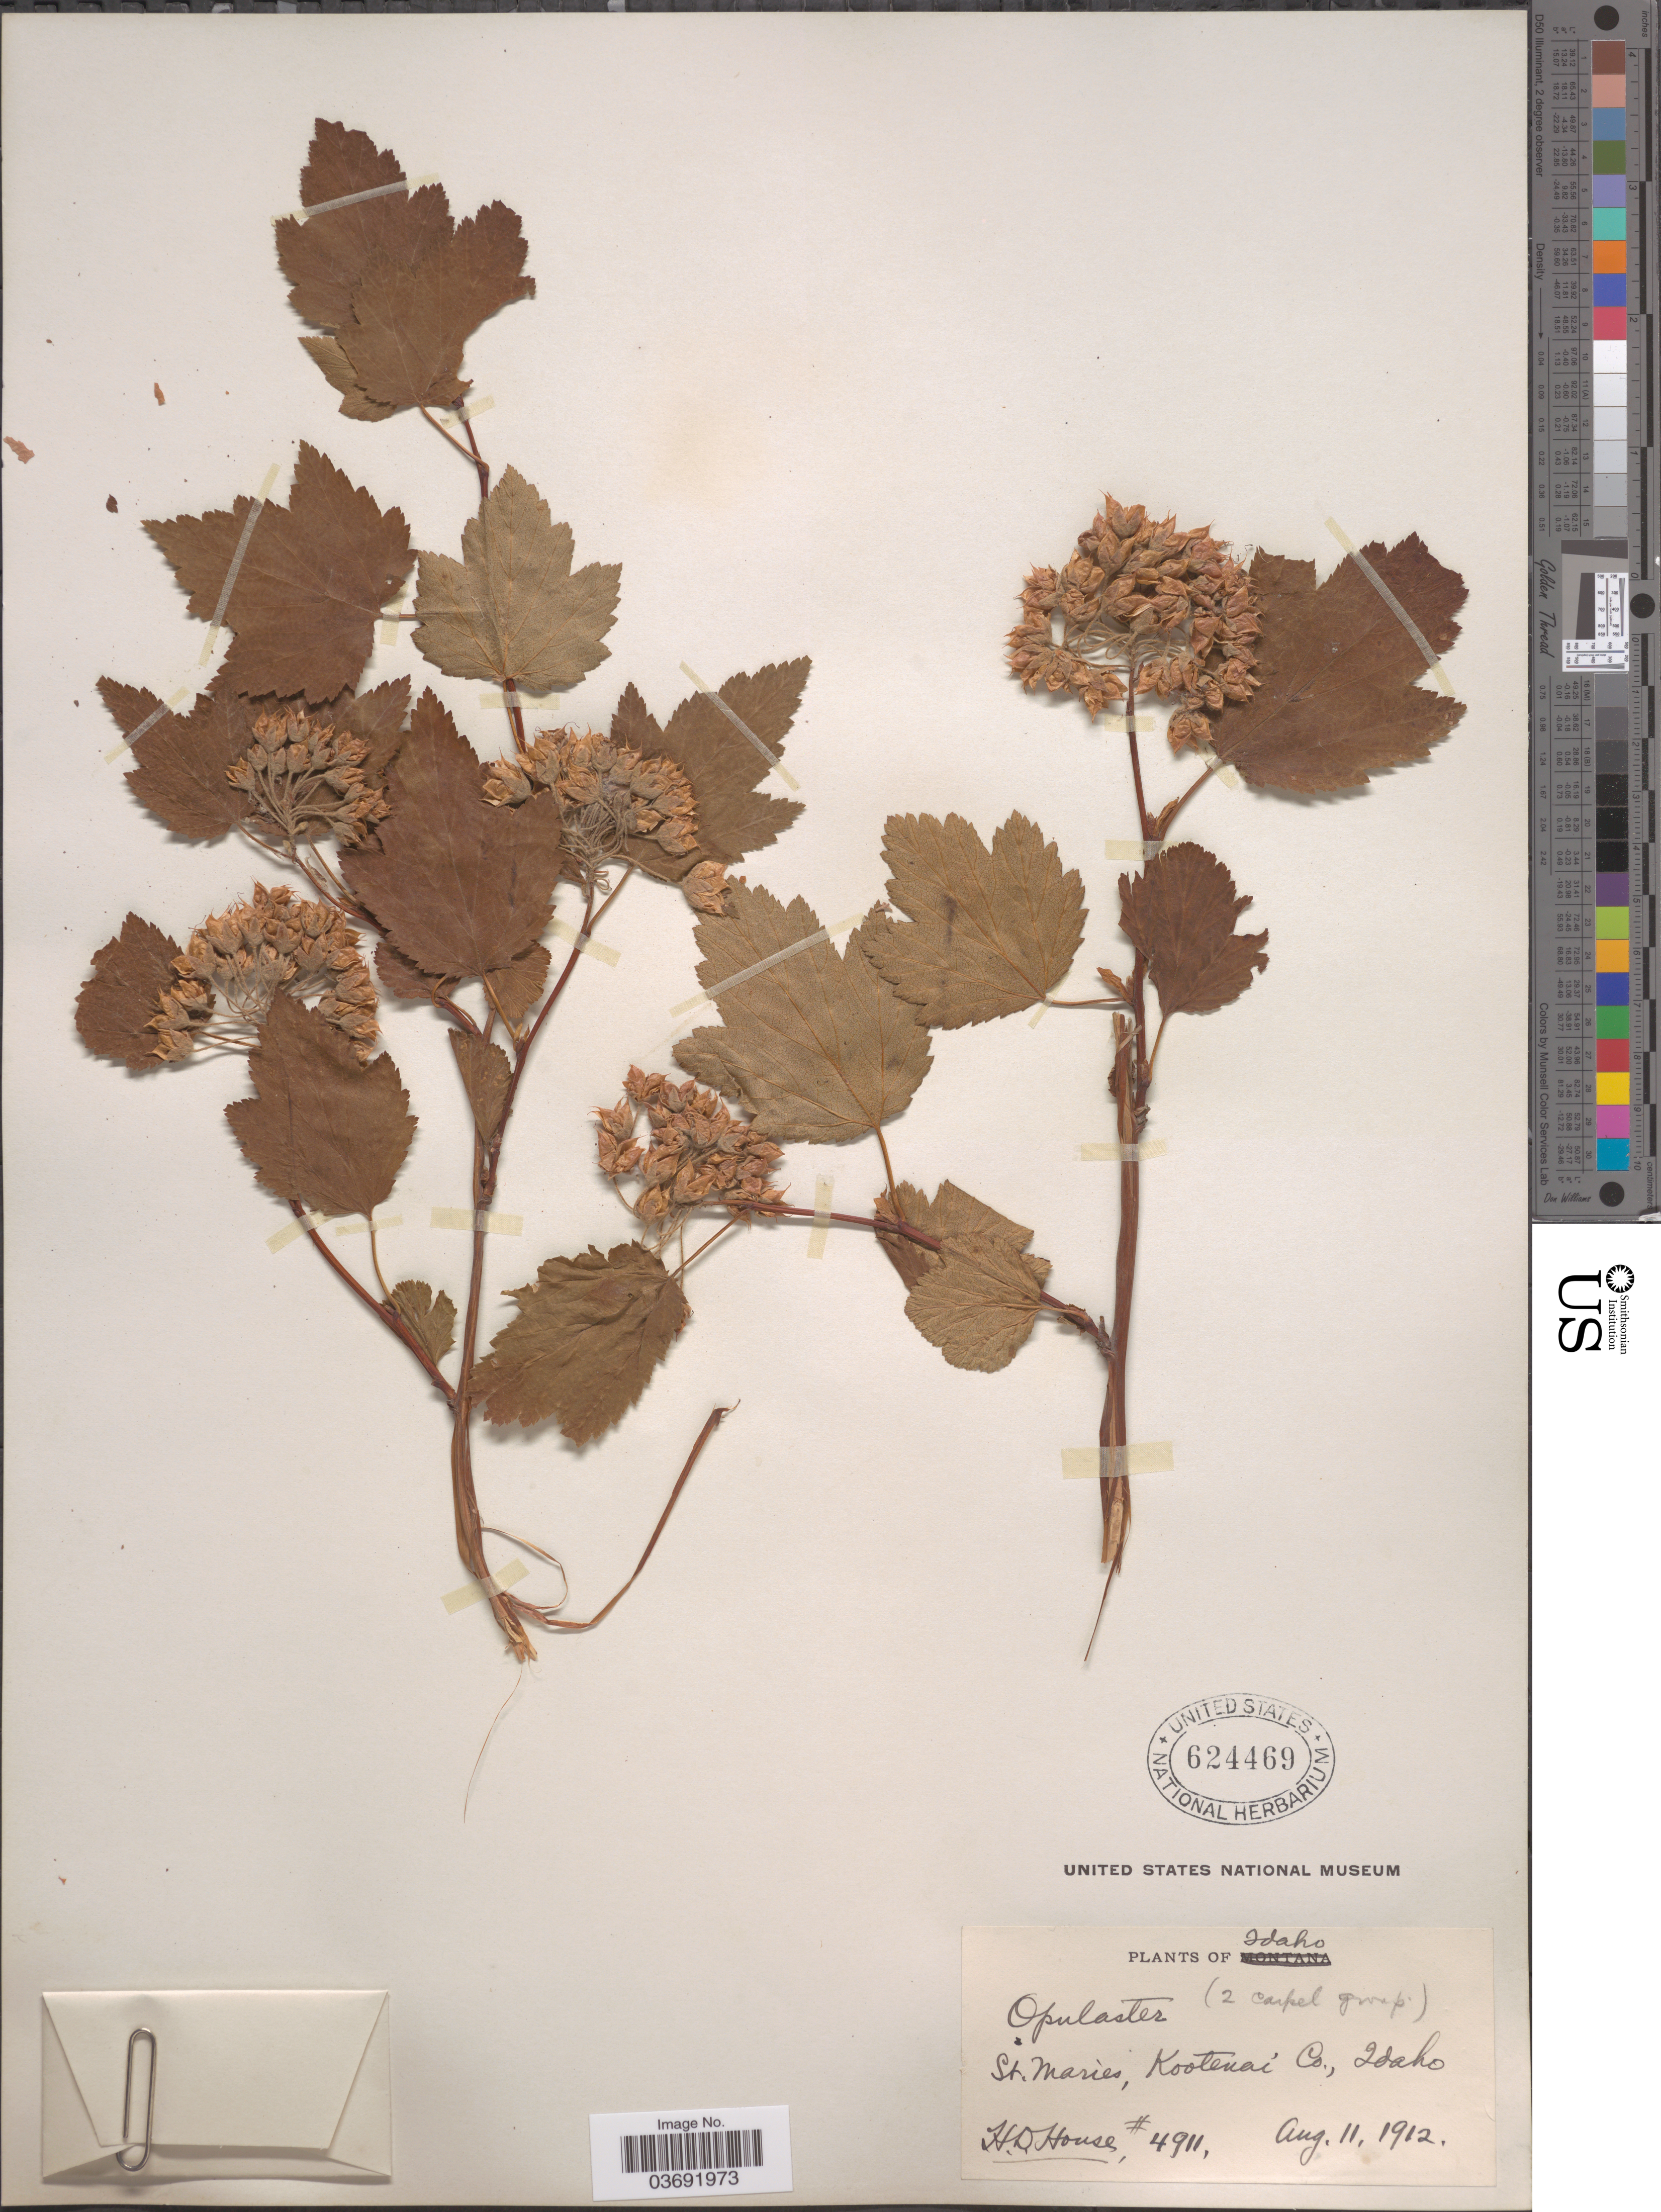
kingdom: Plantae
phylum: Tracheophyta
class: Magnoliopsida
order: Rosales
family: Rosaceae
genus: Physocarpus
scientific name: Physocarpus capitatus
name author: (Pursh) Kuntze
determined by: Strong, Mark T., (BOT), Smithsonian Institution - National Museum of Natural History (UNITED STATES)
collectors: H. D. House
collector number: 4911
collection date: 1912-08-11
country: United States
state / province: Idaho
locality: St. Maries, Kootenai Co.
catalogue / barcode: US 624469